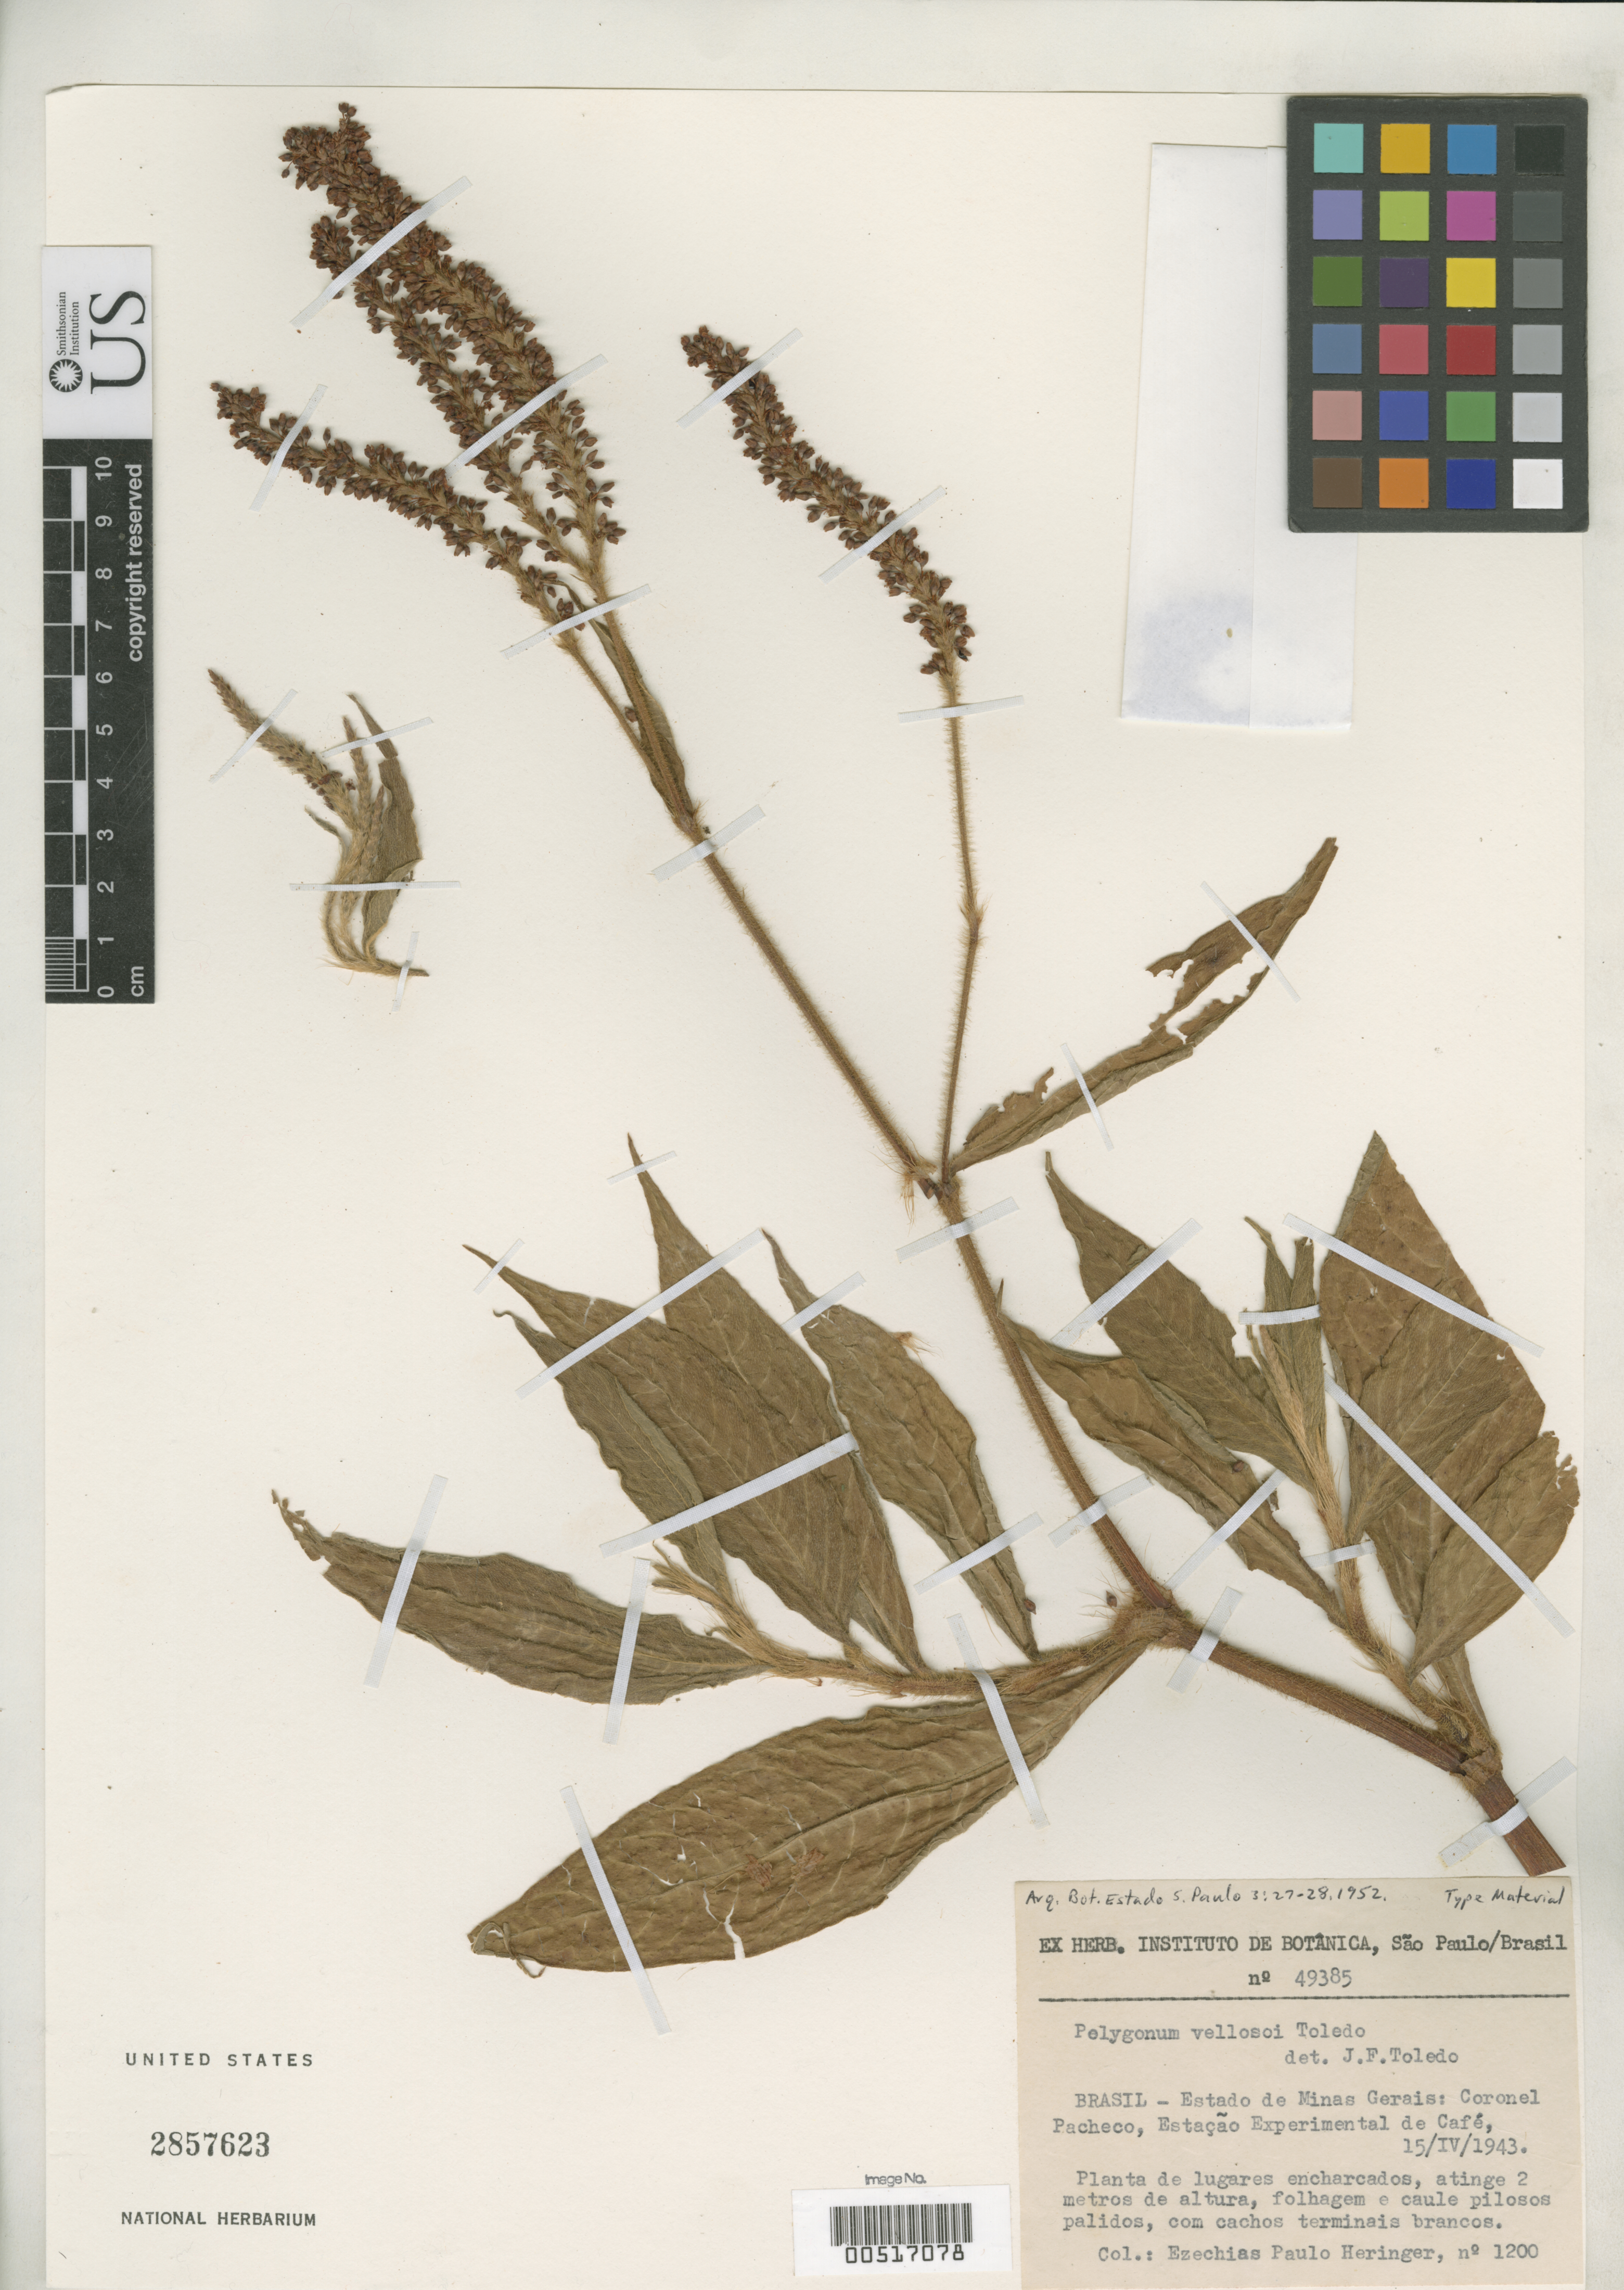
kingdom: Plantae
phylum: Tracheophyta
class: Magnoliopsida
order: Caryophyllales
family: Polygonaceae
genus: Polygonum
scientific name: Polygonum vellosoi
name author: Toledo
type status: Type Material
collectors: E. P. Heringer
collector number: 49385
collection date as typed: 15 Apr 1943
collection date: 1943-04-15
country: Brazil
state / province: Minas Gerais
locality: Coronel Pacheco, estacao experimental de café.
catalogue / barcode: US 2857623